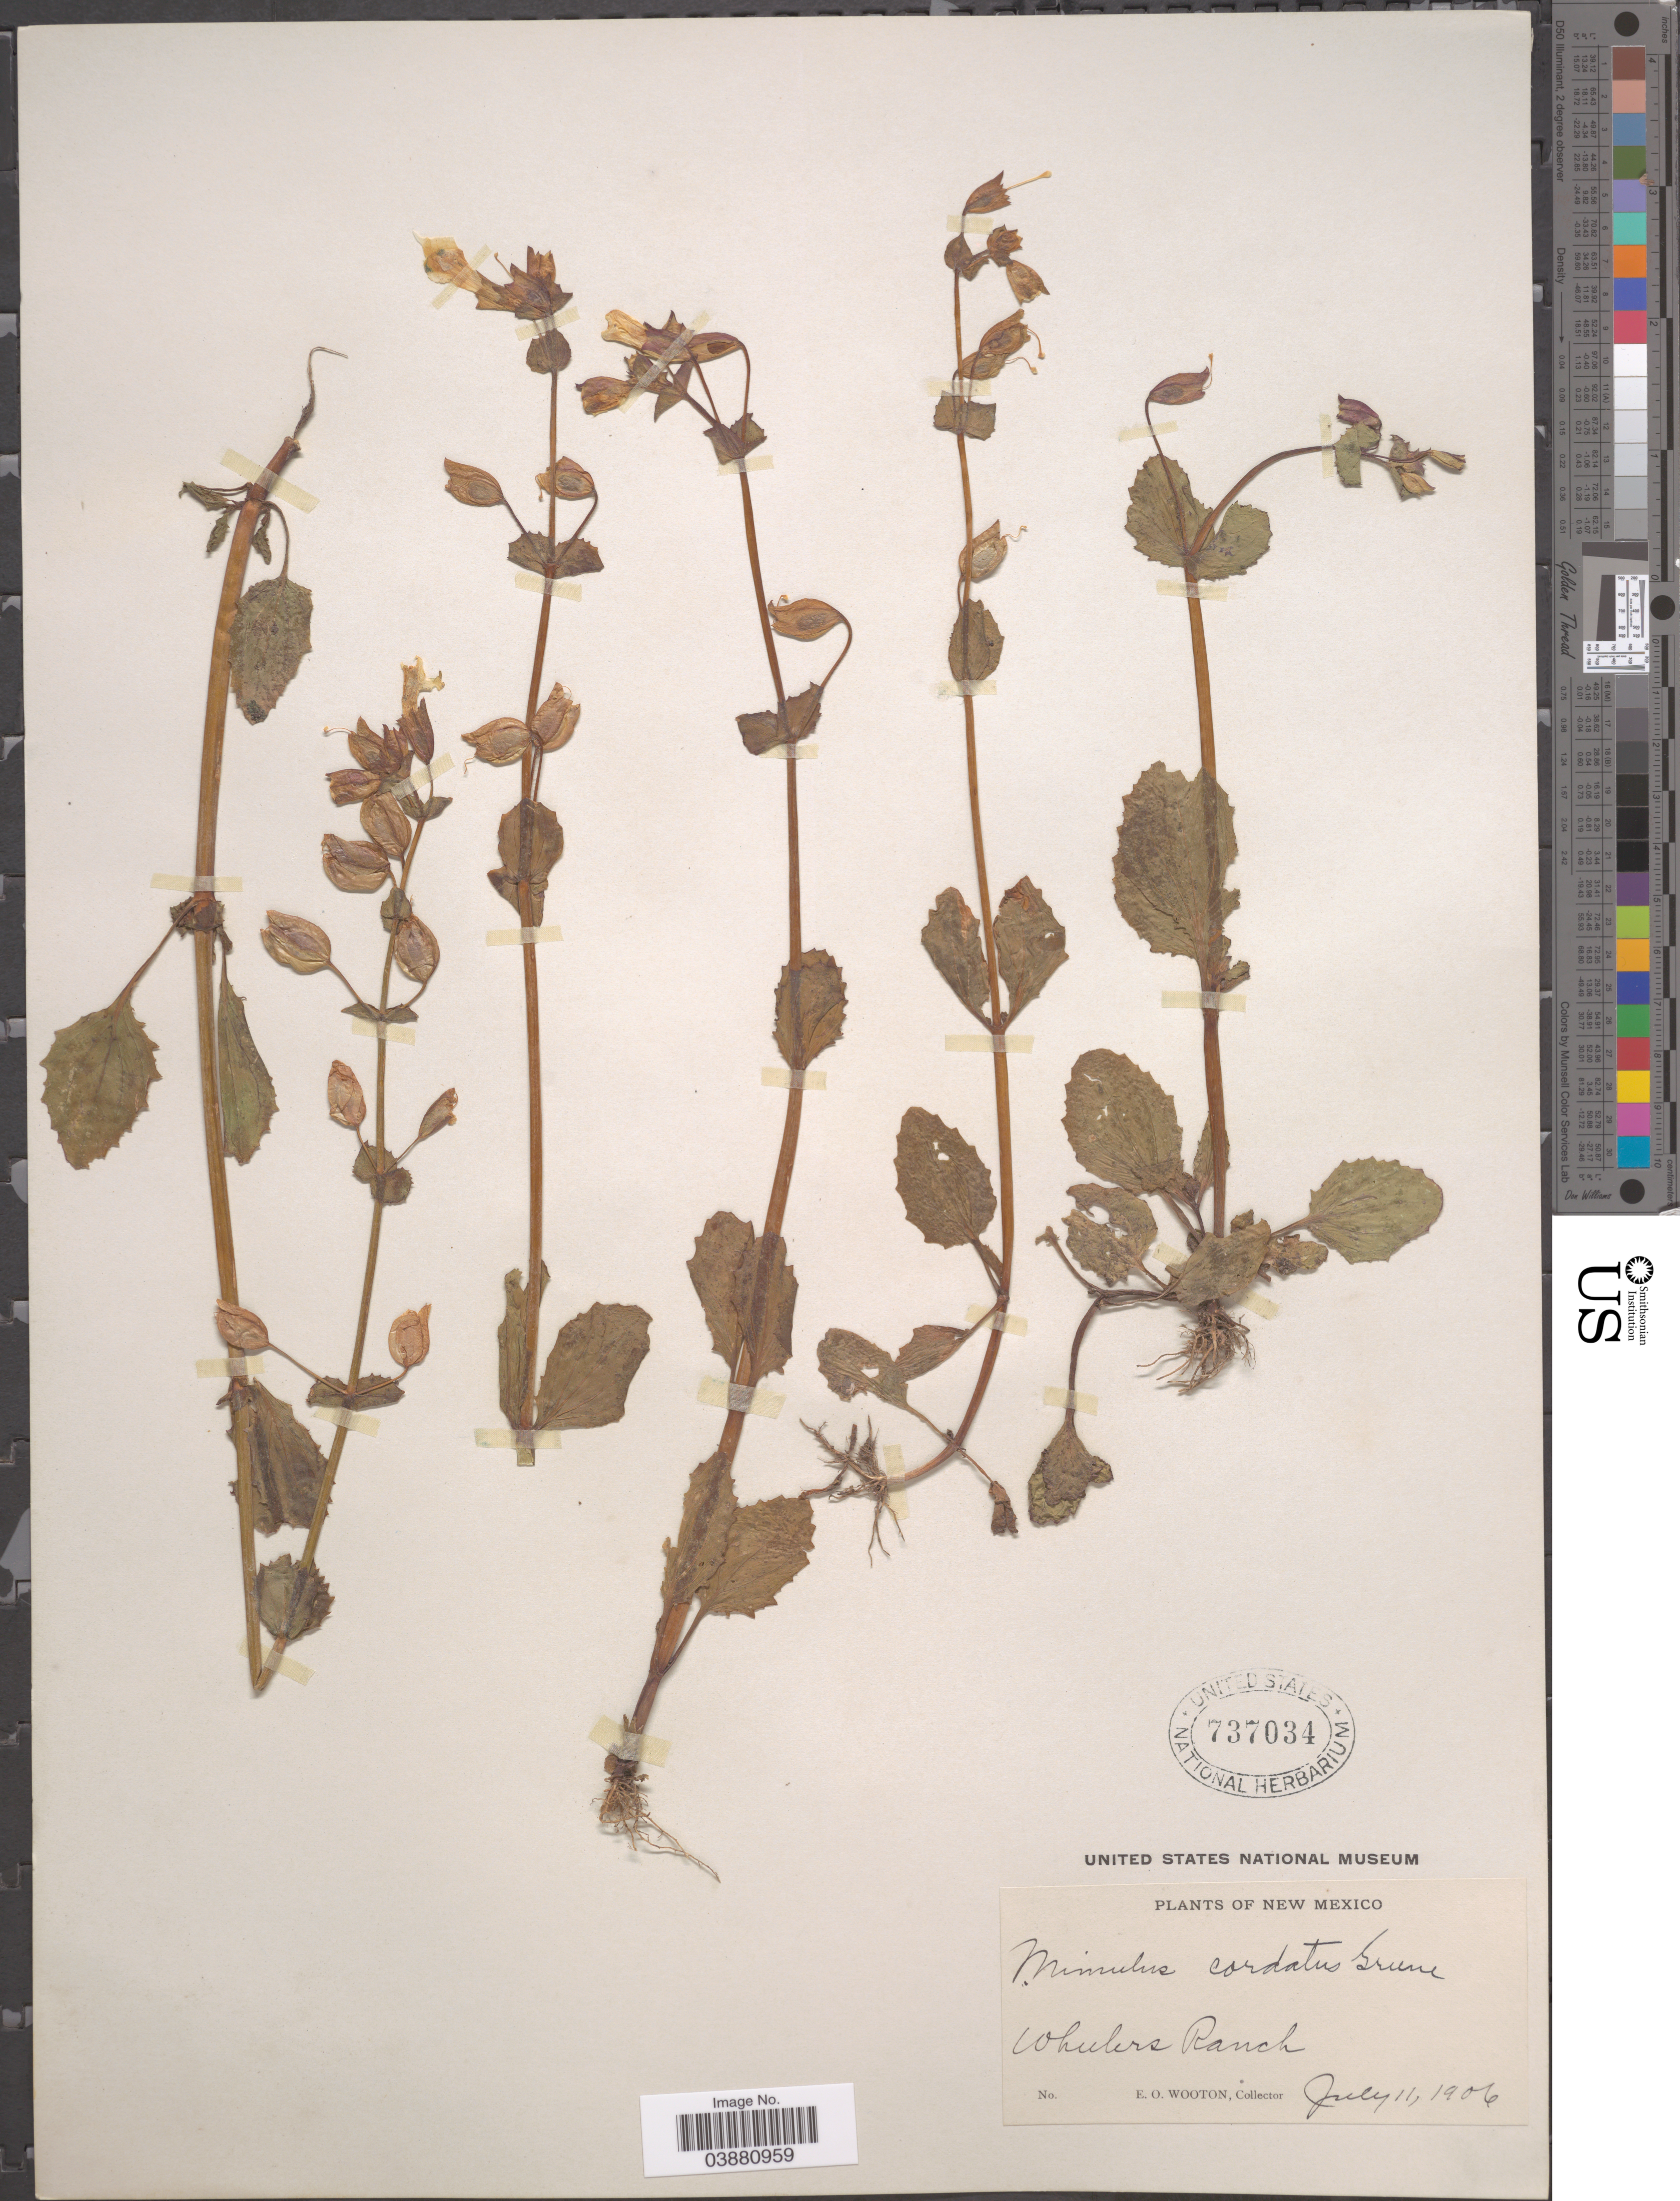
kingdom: Plantae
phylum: Tracheophyta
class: Magnoliopsida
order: Lamiales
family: Phrymaceae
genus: Mimulus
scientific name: Mimulus cordatus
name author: Greene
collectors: E. O. Wooton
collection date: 1906-07-11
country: United States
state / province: New Mexico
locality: Wheelers Ranch.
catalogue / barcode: US 737034